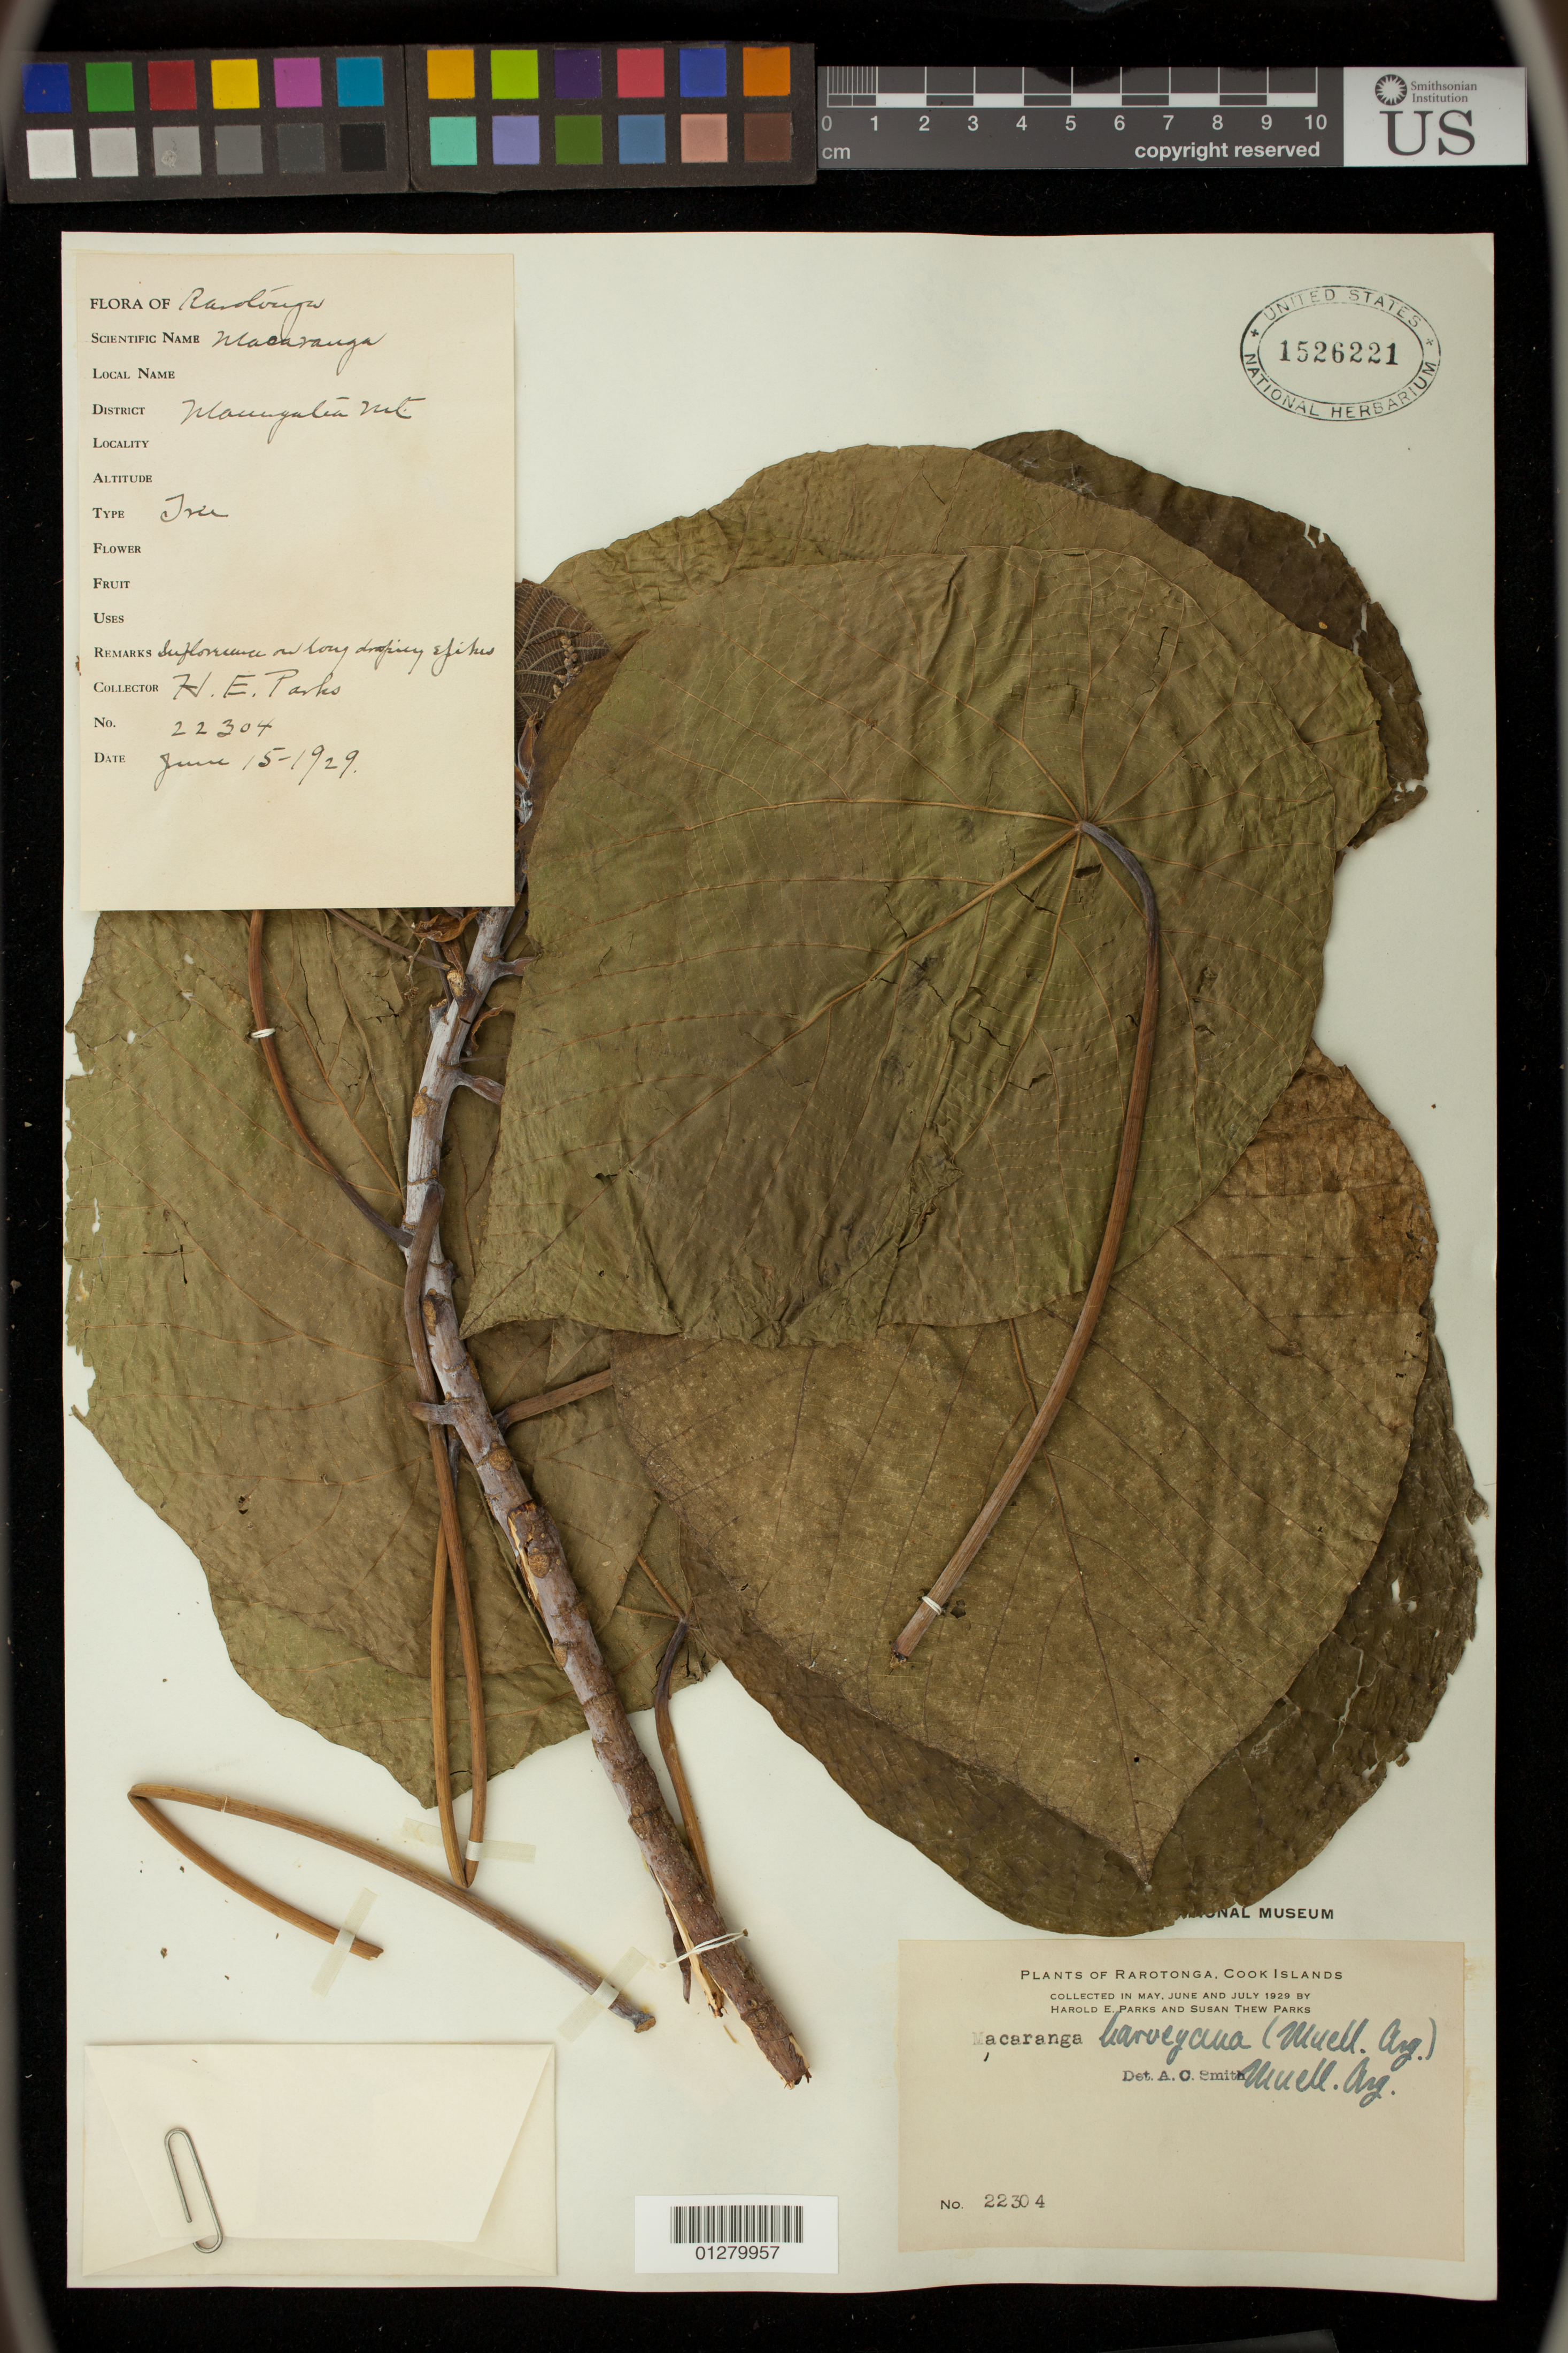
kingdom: Plantae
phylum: Tracheophyta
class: Magnoliopsida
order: Malpighiales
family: Euphorbiaceae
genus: Macaranga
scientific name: Macaranga harveyana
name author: Müll. Arg.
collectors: H. E. Parks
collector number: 22304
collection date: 1929-06-15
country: Cook Islands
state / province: Rarotonga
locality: District Maungatea Mt.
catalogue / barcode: US 1526221